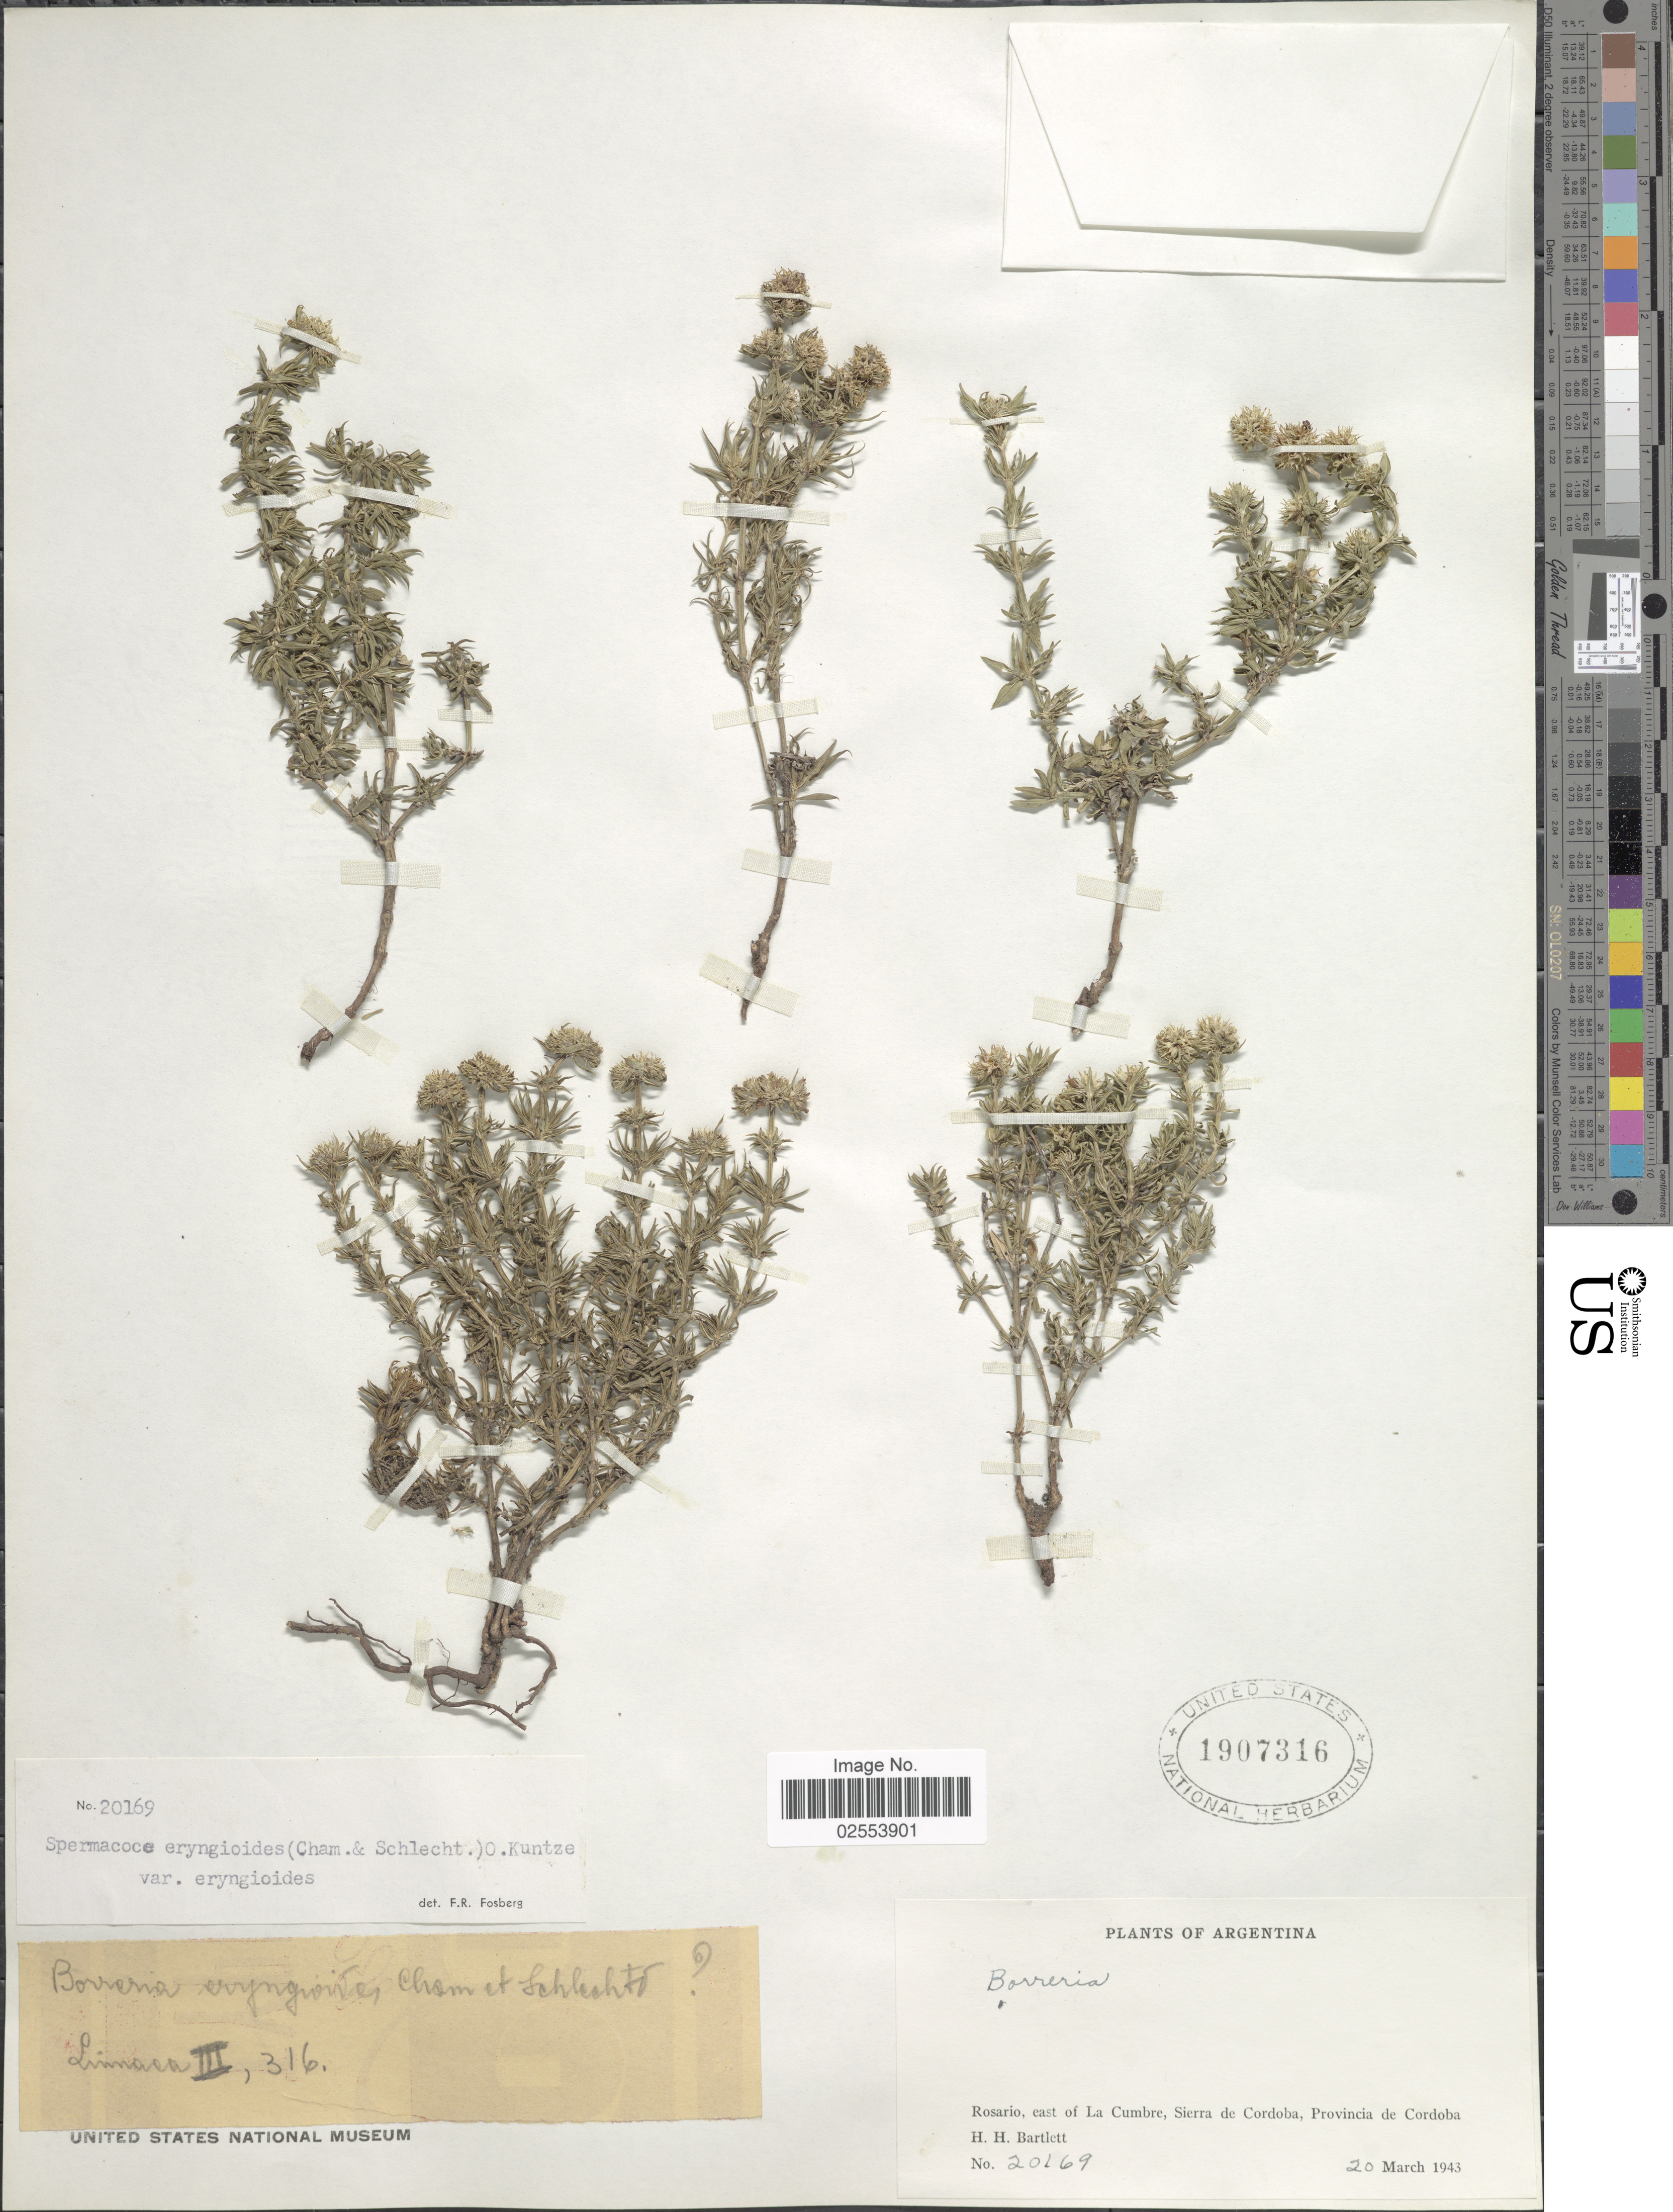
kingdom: Plantae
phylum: Tracheophyta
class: Magnoliopsida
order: Gentianales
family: Rubiaceae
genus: Spermacoce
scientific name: Spermacoce eryngioides var. eryngioides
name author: (Cham. & Schltdl.) Kuntze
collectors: H. H. Bartlett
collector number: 20169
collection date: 1943-03-20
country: Argentina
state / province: Cordoba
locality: Rosario, east of La Cumbre, Sierra de Cordoba.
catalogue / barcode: US 1907316